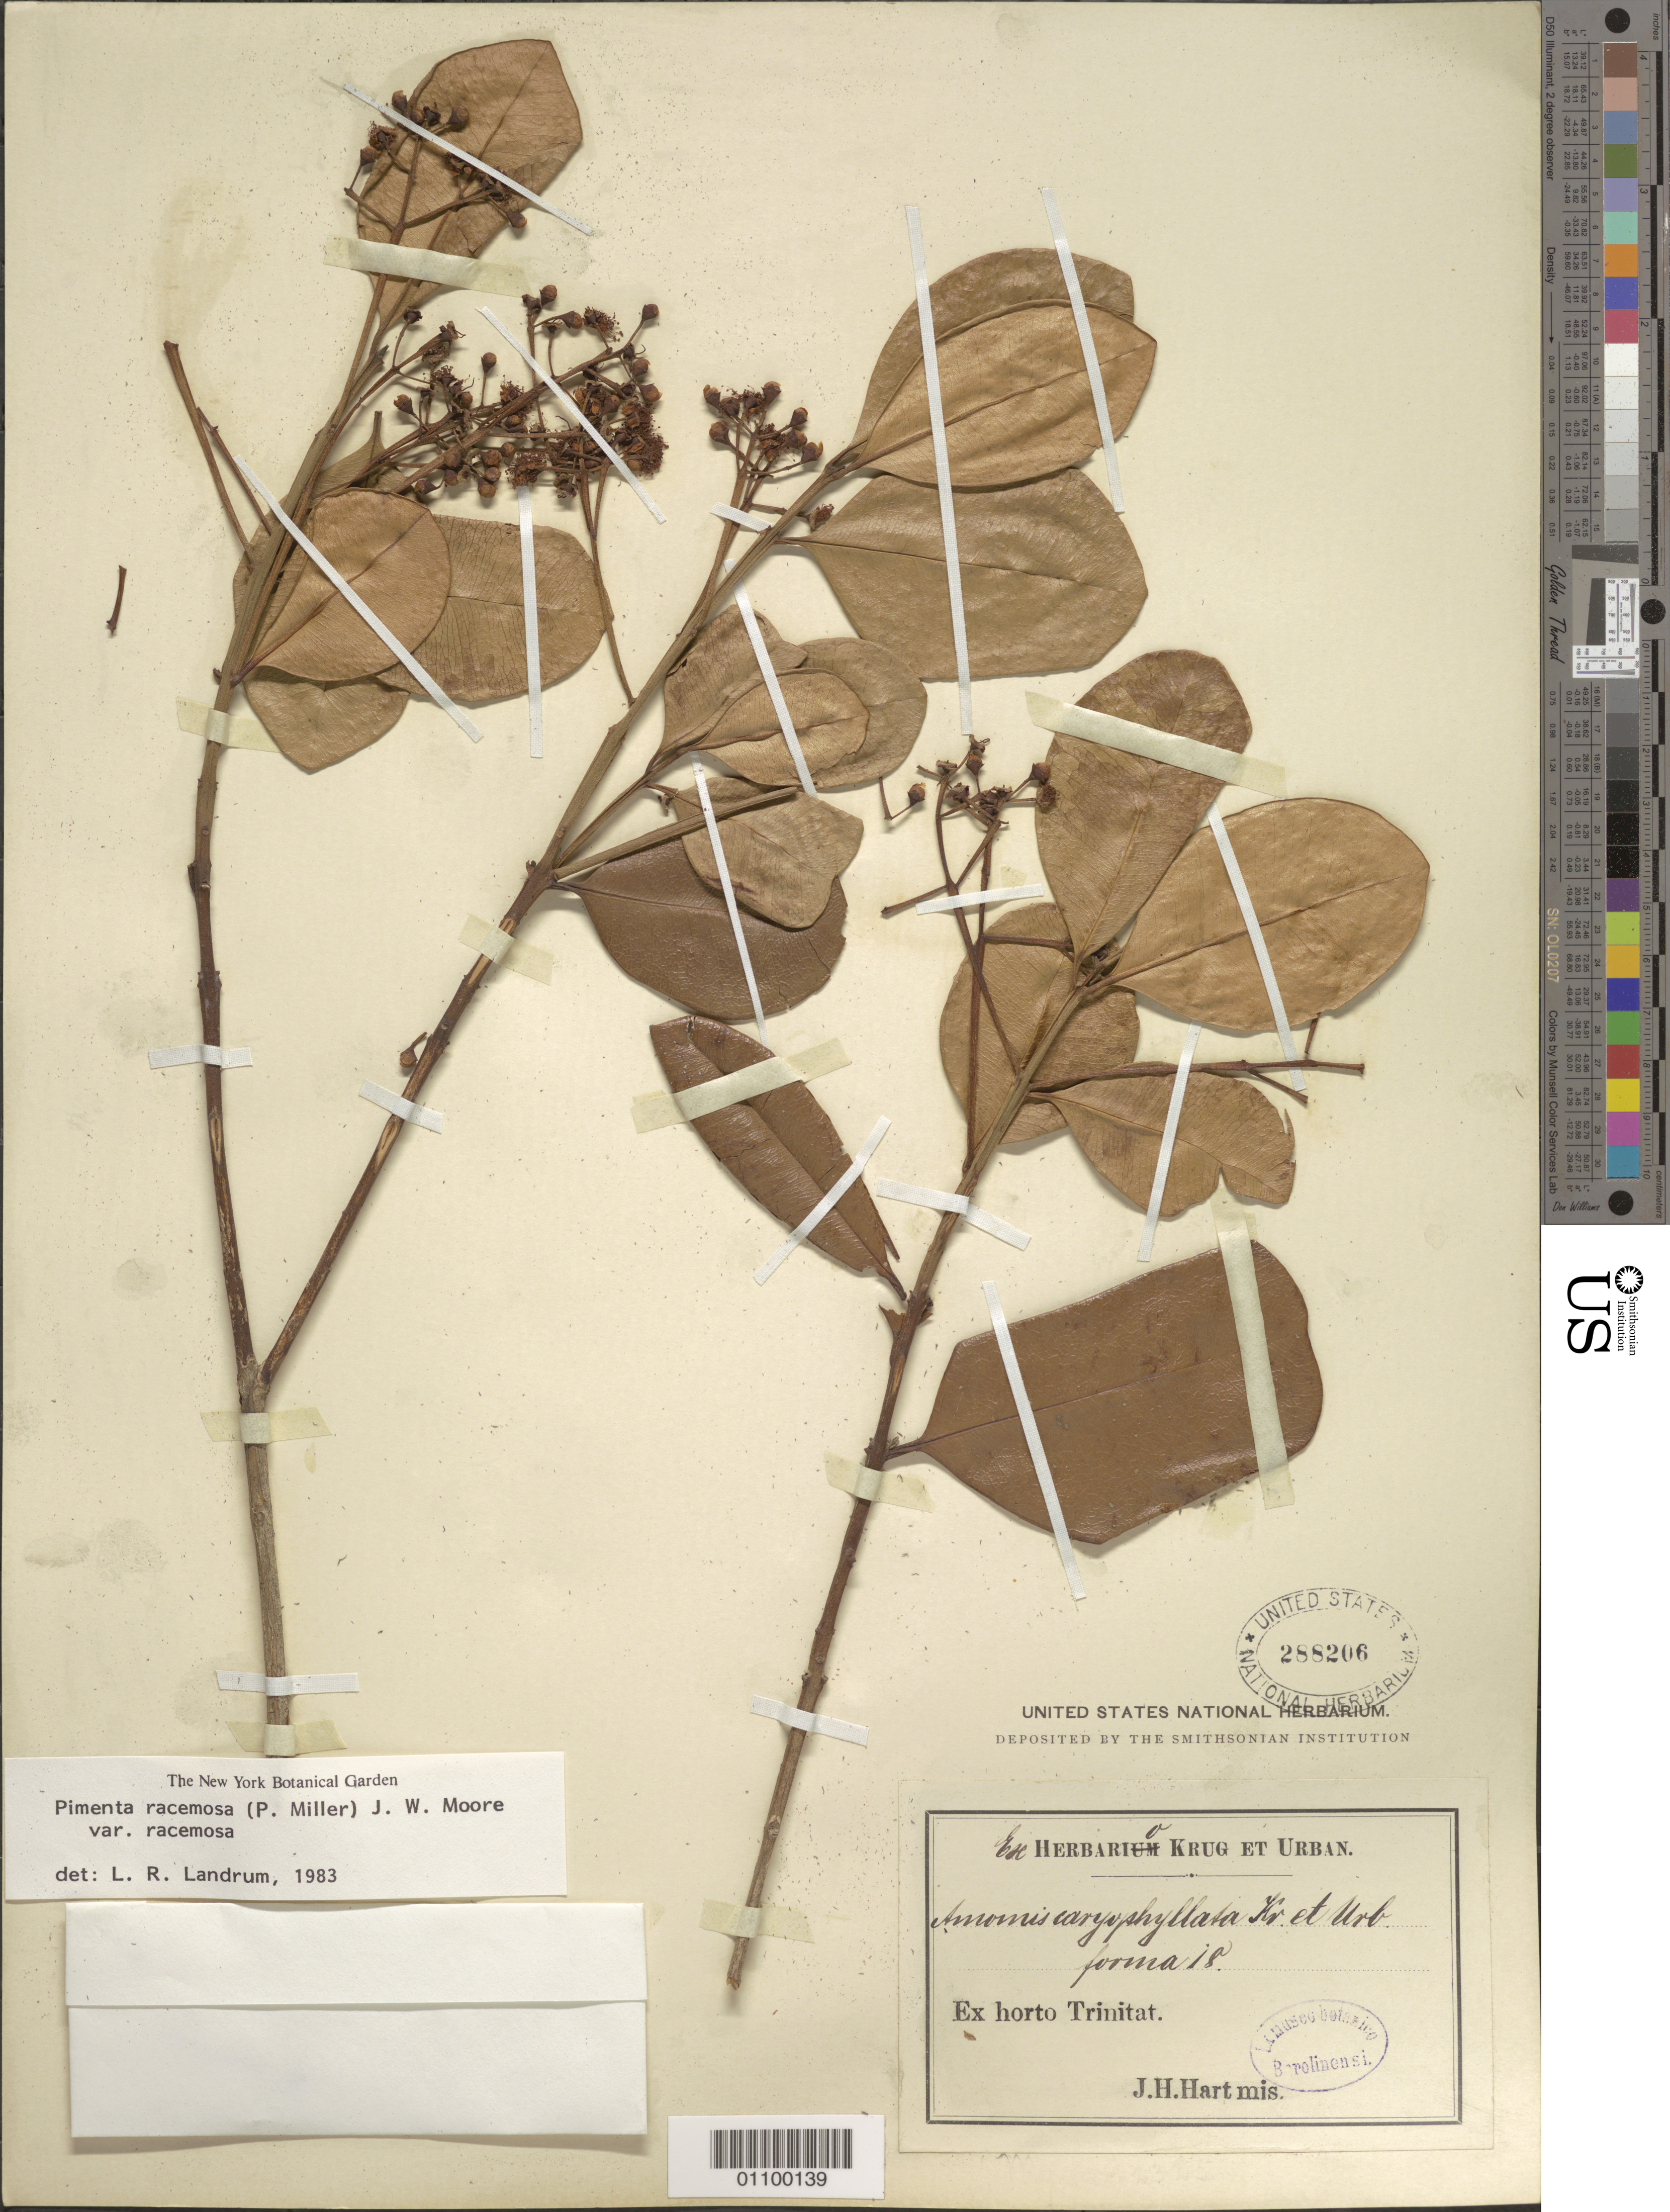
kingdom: Plantae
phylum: Tracheophyta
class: Magnoliopsida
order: Myrtales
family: Myrtaceae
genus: Pimenta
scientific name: Pimenta racemosa var. racemosa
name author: (Mill.) J.W. Moore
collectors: J. H. Hart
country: Trinidad and Tobago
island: Trinidad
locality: Ex horto Trinitat.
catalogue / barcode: US 288206